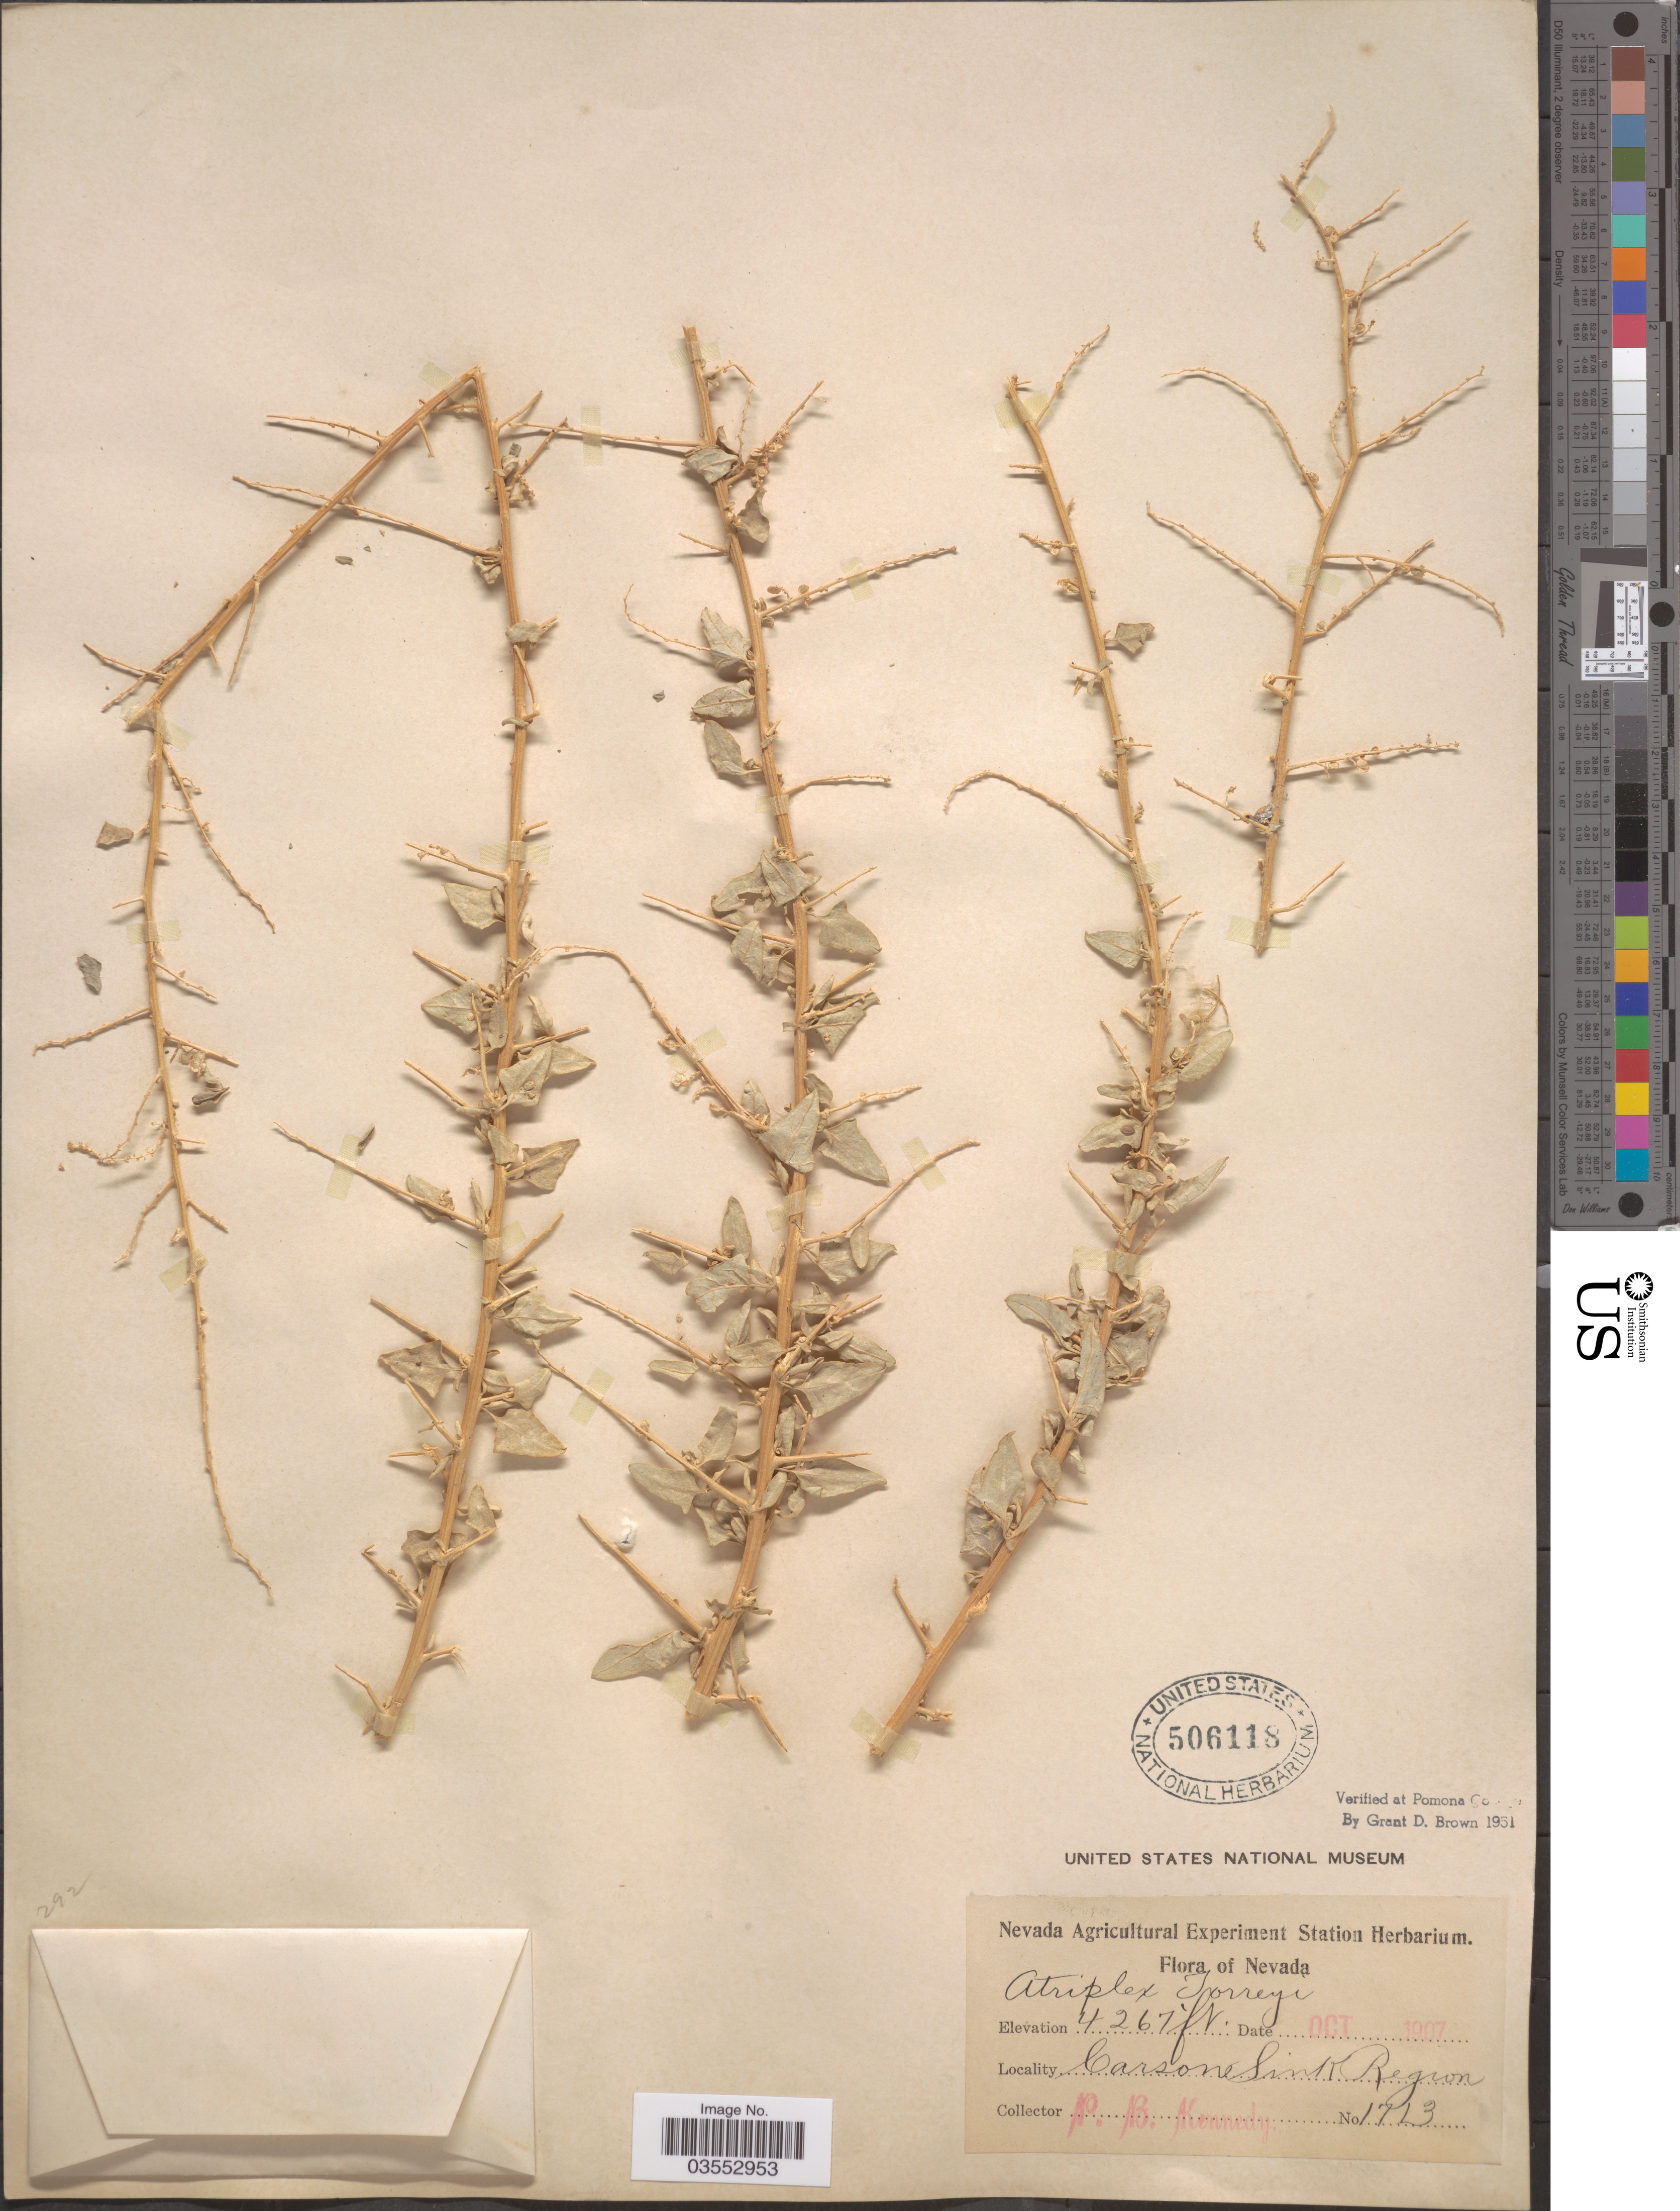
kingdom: Plantae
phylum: Tracheophyta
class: Magnoliopsida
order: Caryophyllales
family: Amaranthaceae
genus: Atriplex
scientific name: Atriplex torreyi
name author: (S. Watson) S. Watson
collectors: P. B. Kennedy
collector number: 1713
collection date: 1907-10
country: United States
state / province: Nevada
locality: Carson Sink Region.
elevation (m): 1301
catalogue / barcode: US 506118